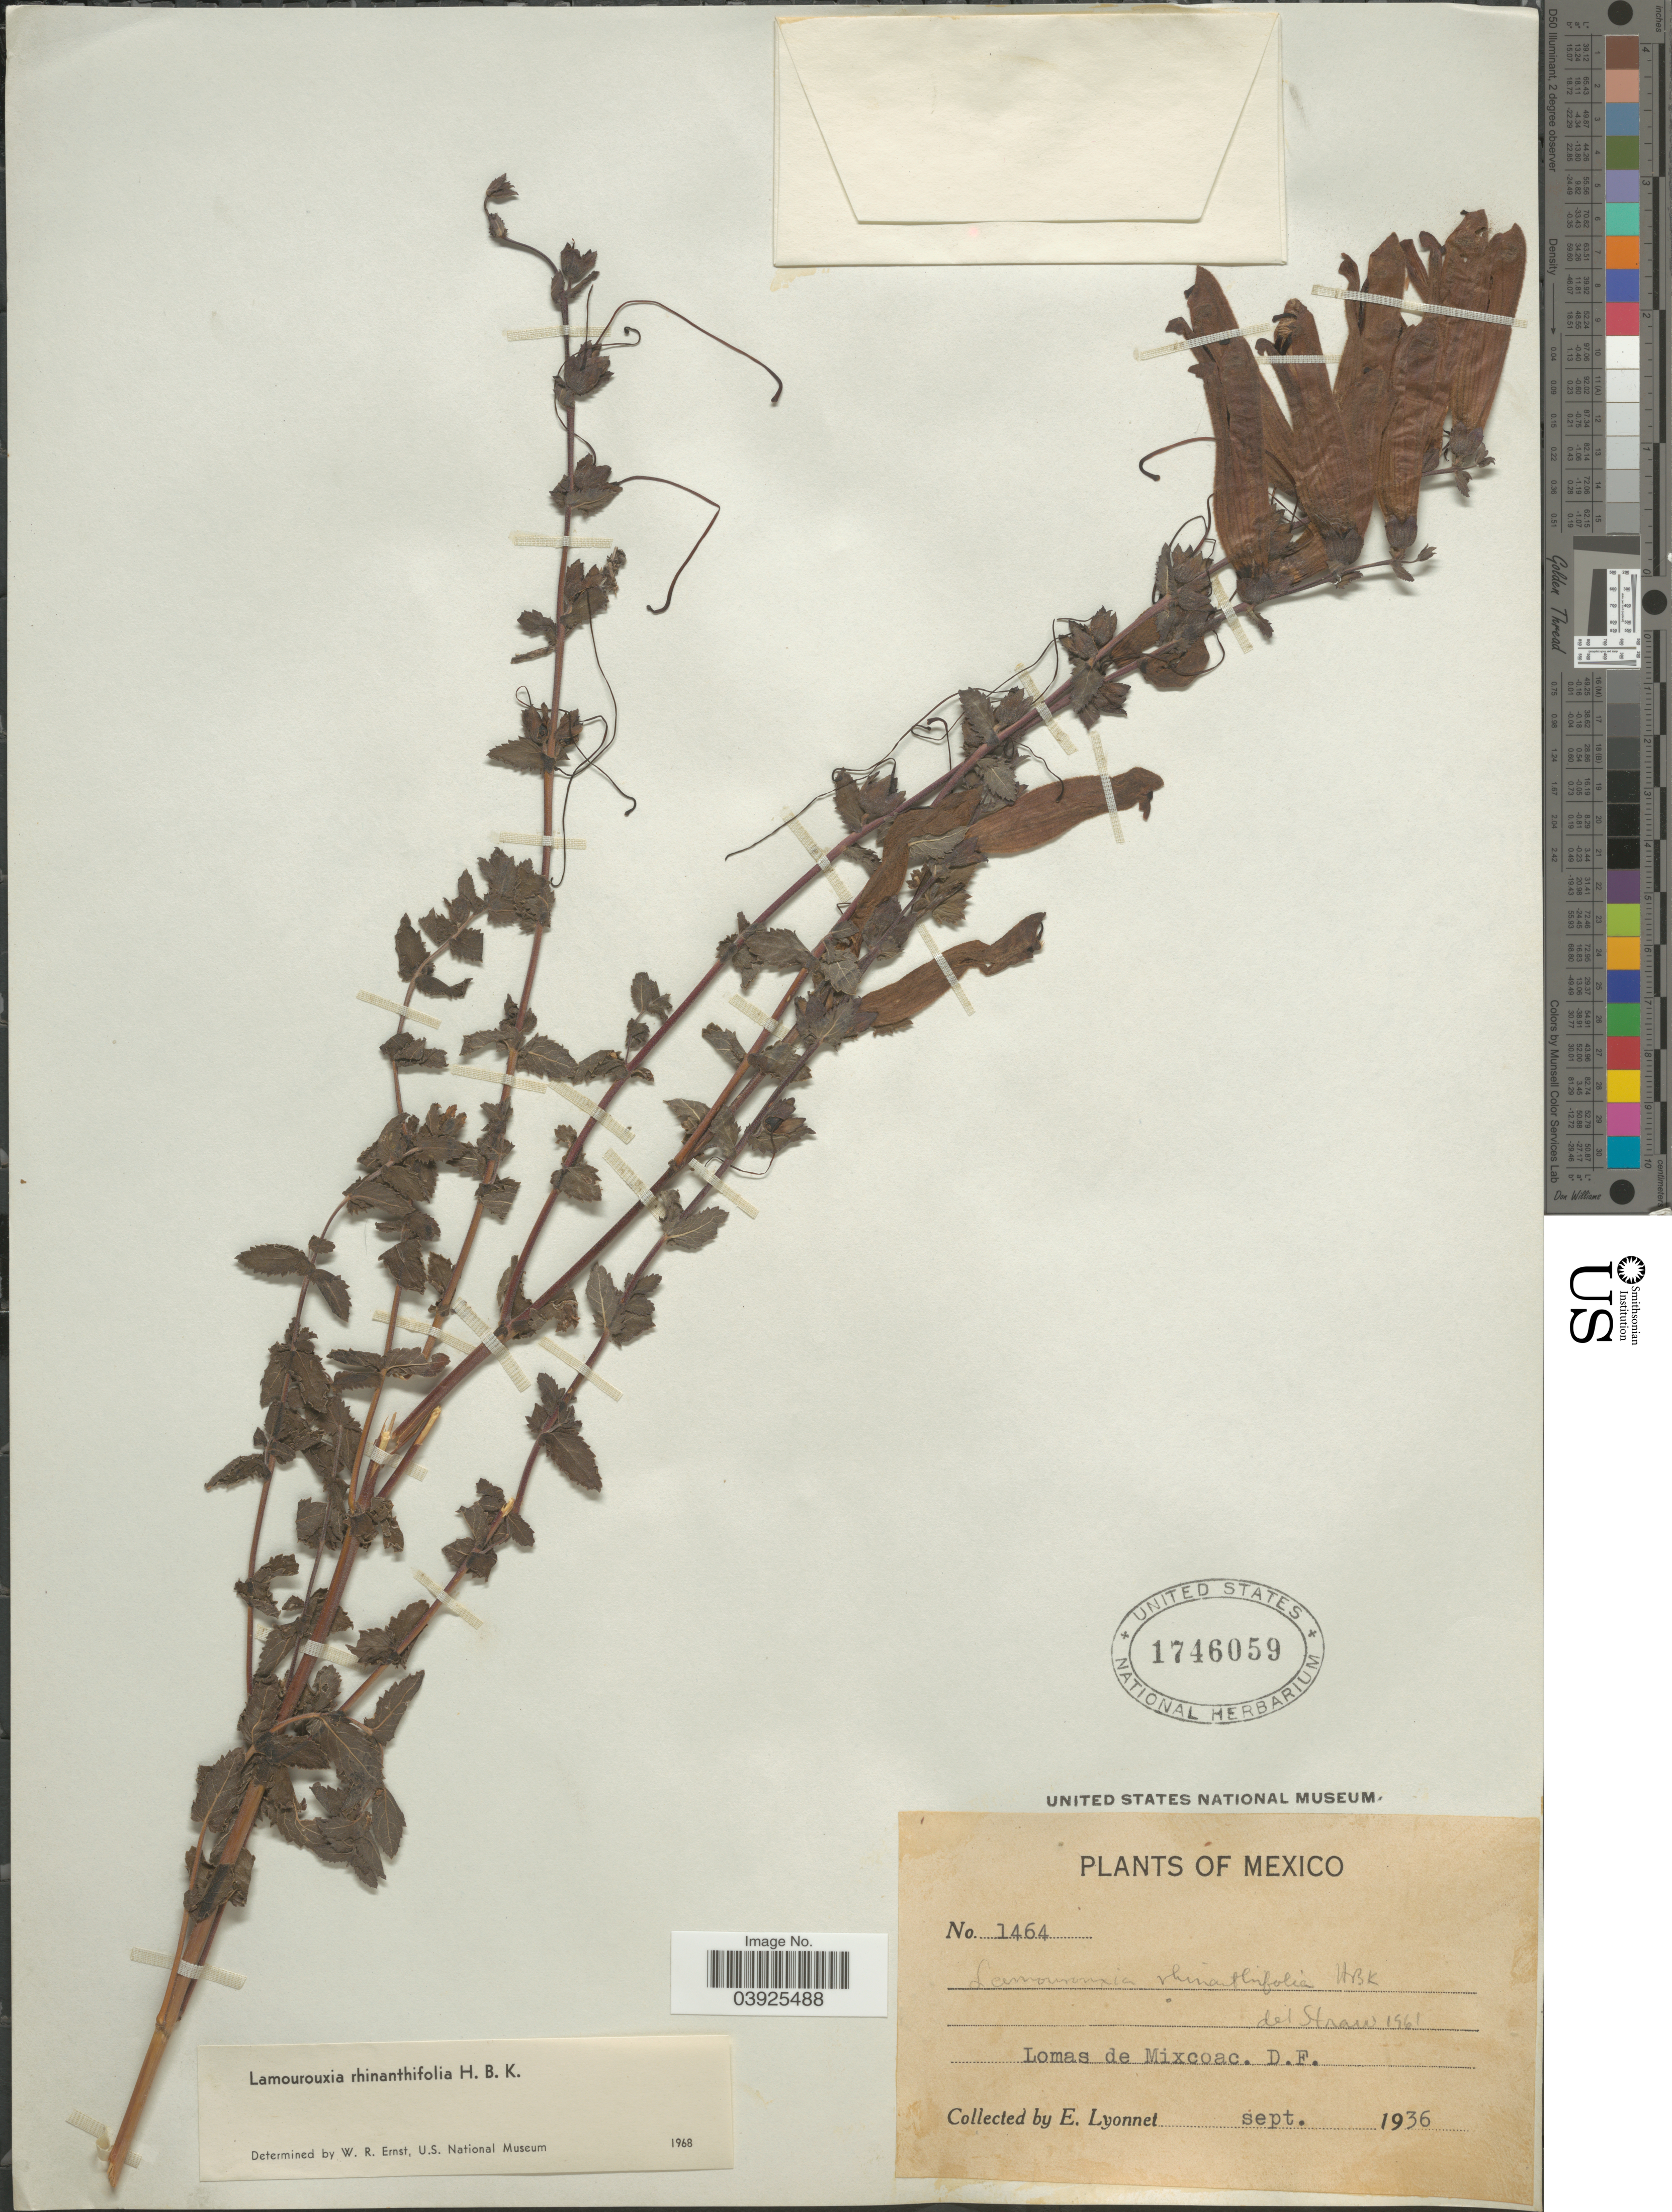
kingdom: Plantae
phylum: Tracheophyta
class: Magnoliopsida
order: Lamiales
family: Orobanchaceae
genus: Lamourouxia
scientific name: Lamourouxia rhinanthifolia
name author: Kunth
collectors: E. Lyonnet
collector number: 1464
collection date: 1936-09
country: Mexico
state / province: Distrito Federal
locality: Lomas de Mixcoac.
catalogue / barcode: US 1746059